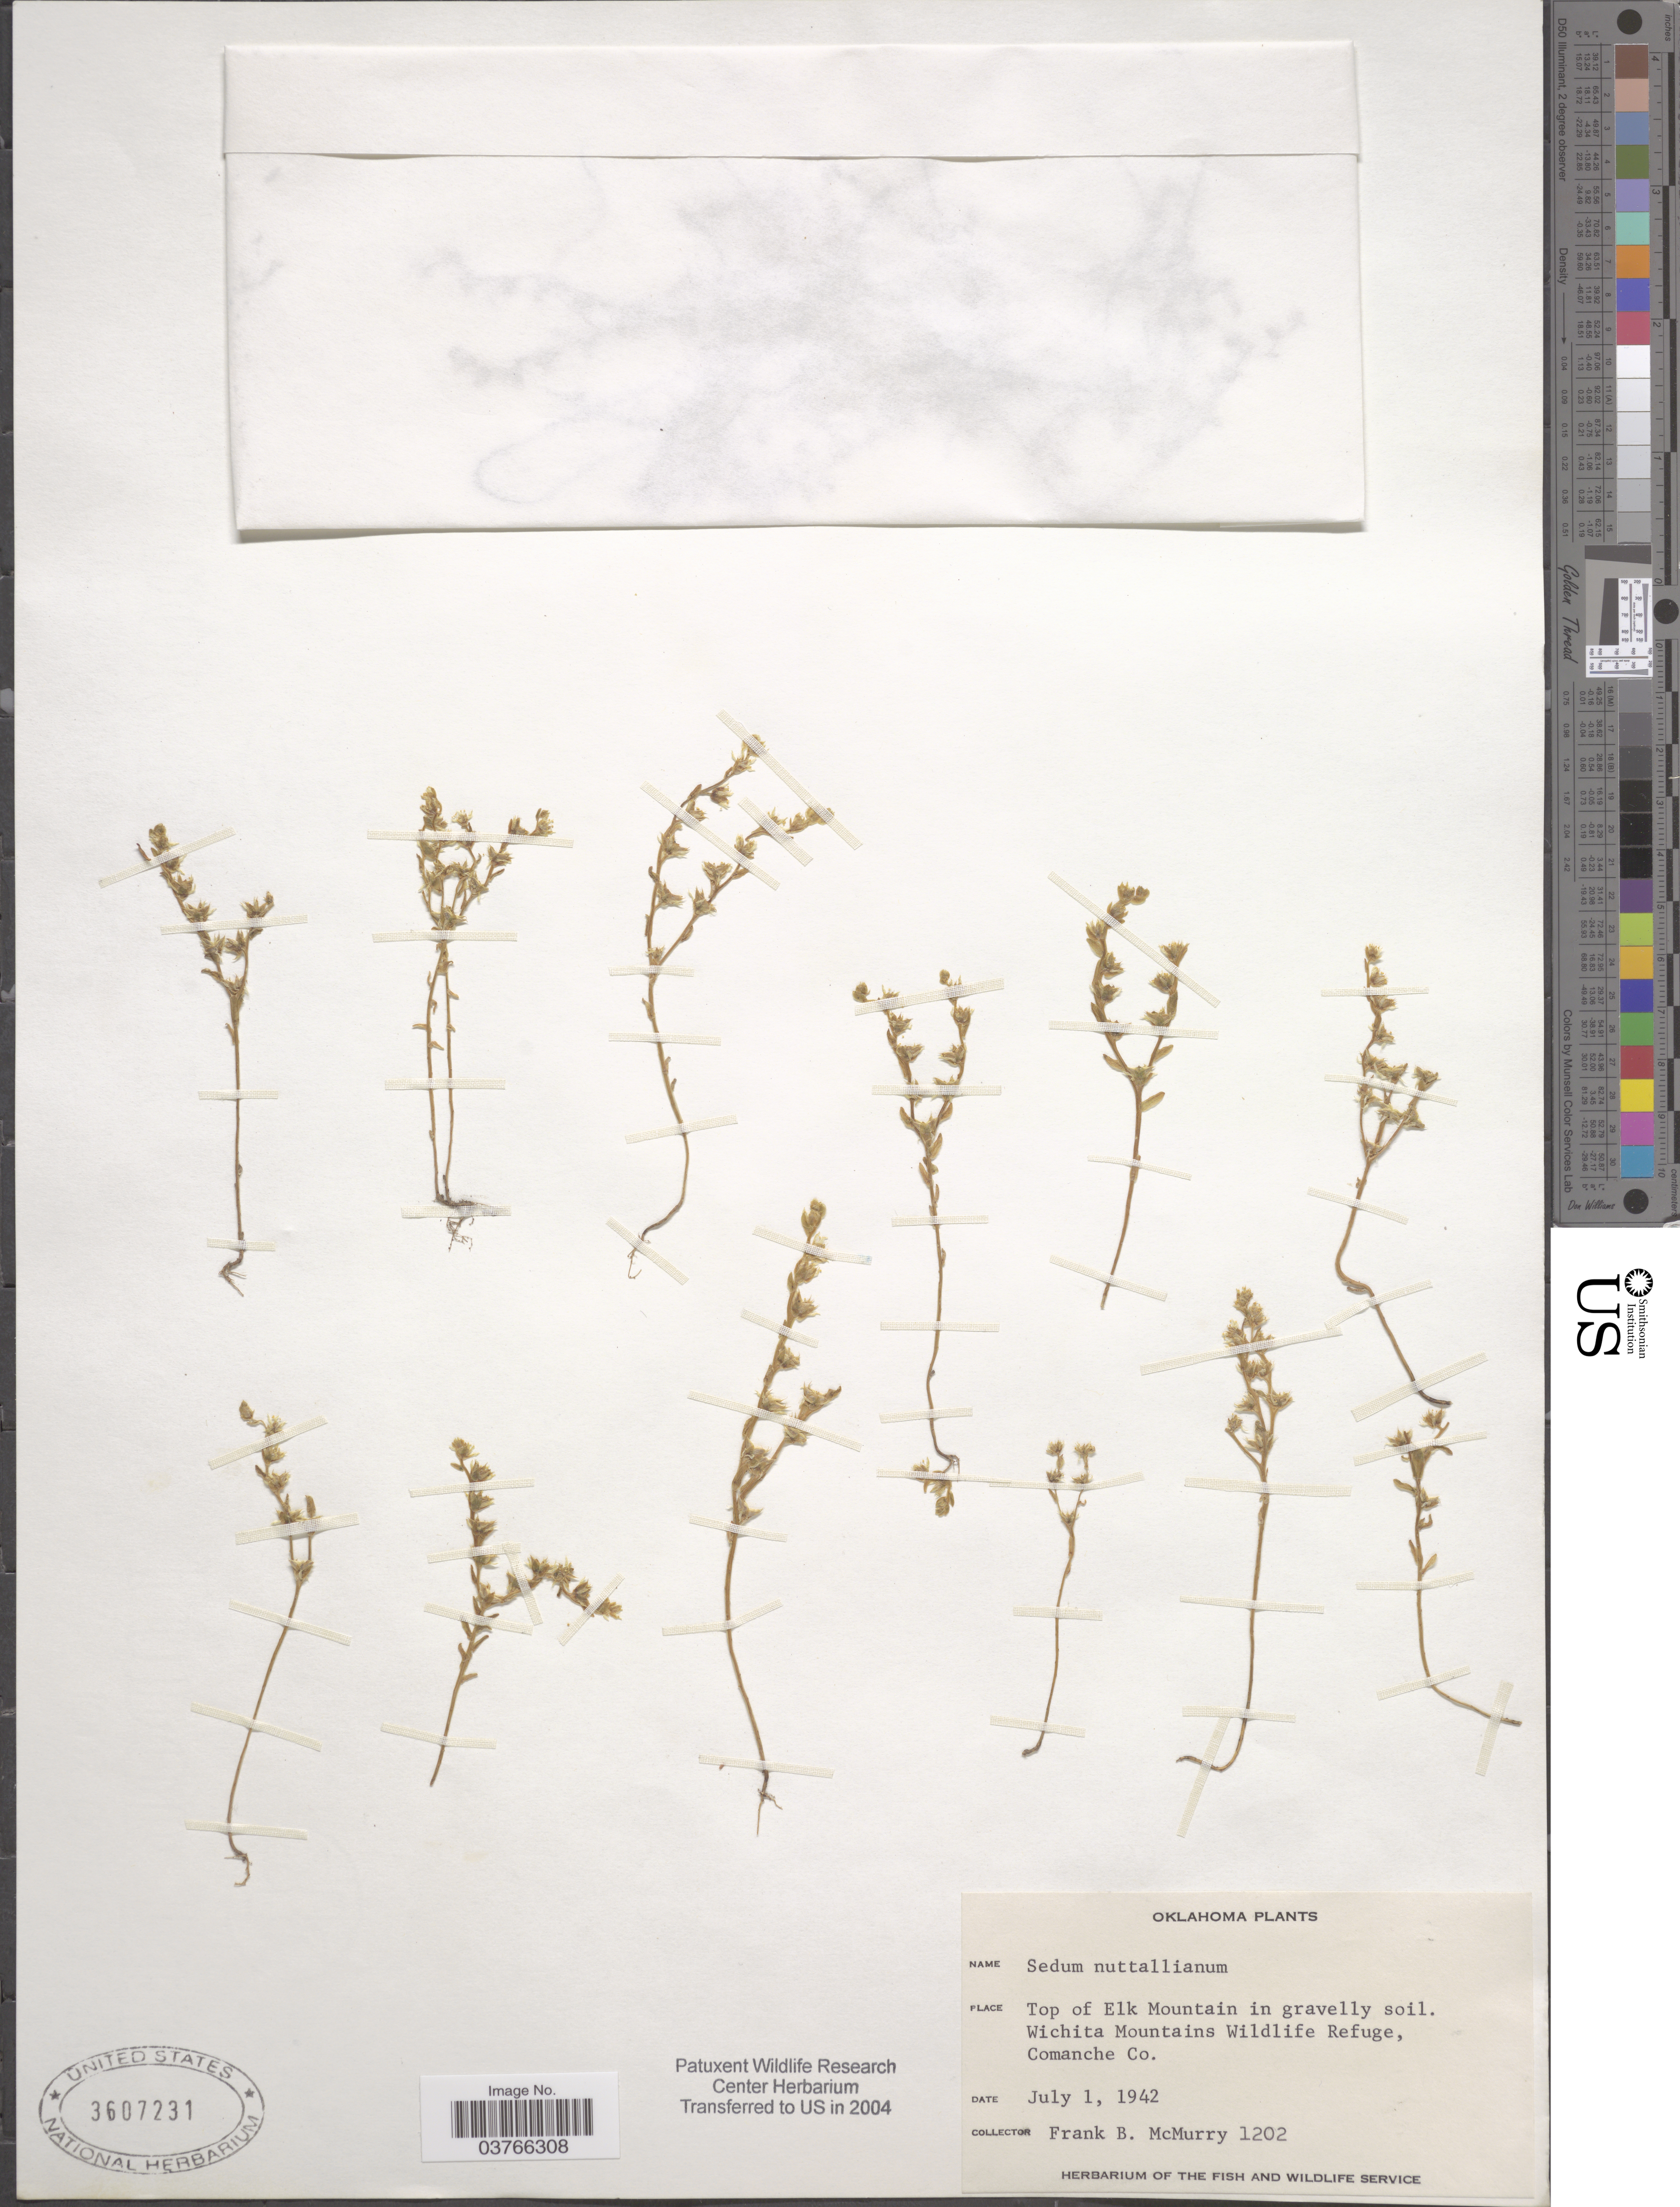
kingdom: Plantae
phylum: Tracheophyta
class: Magnoliopsida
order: Saxifragales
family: Crassulaceae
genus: Sedum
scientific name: Sedum nuttallianum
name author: Raf.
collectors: F. B. McMurry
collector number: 1202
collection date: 1942-07-01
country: United States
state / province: Oklahoma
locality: Top of Elk Mountain in gravelly soil. Wichita Mountains Wildlife Refuge, Comanche Co.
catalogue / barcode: US 3607231